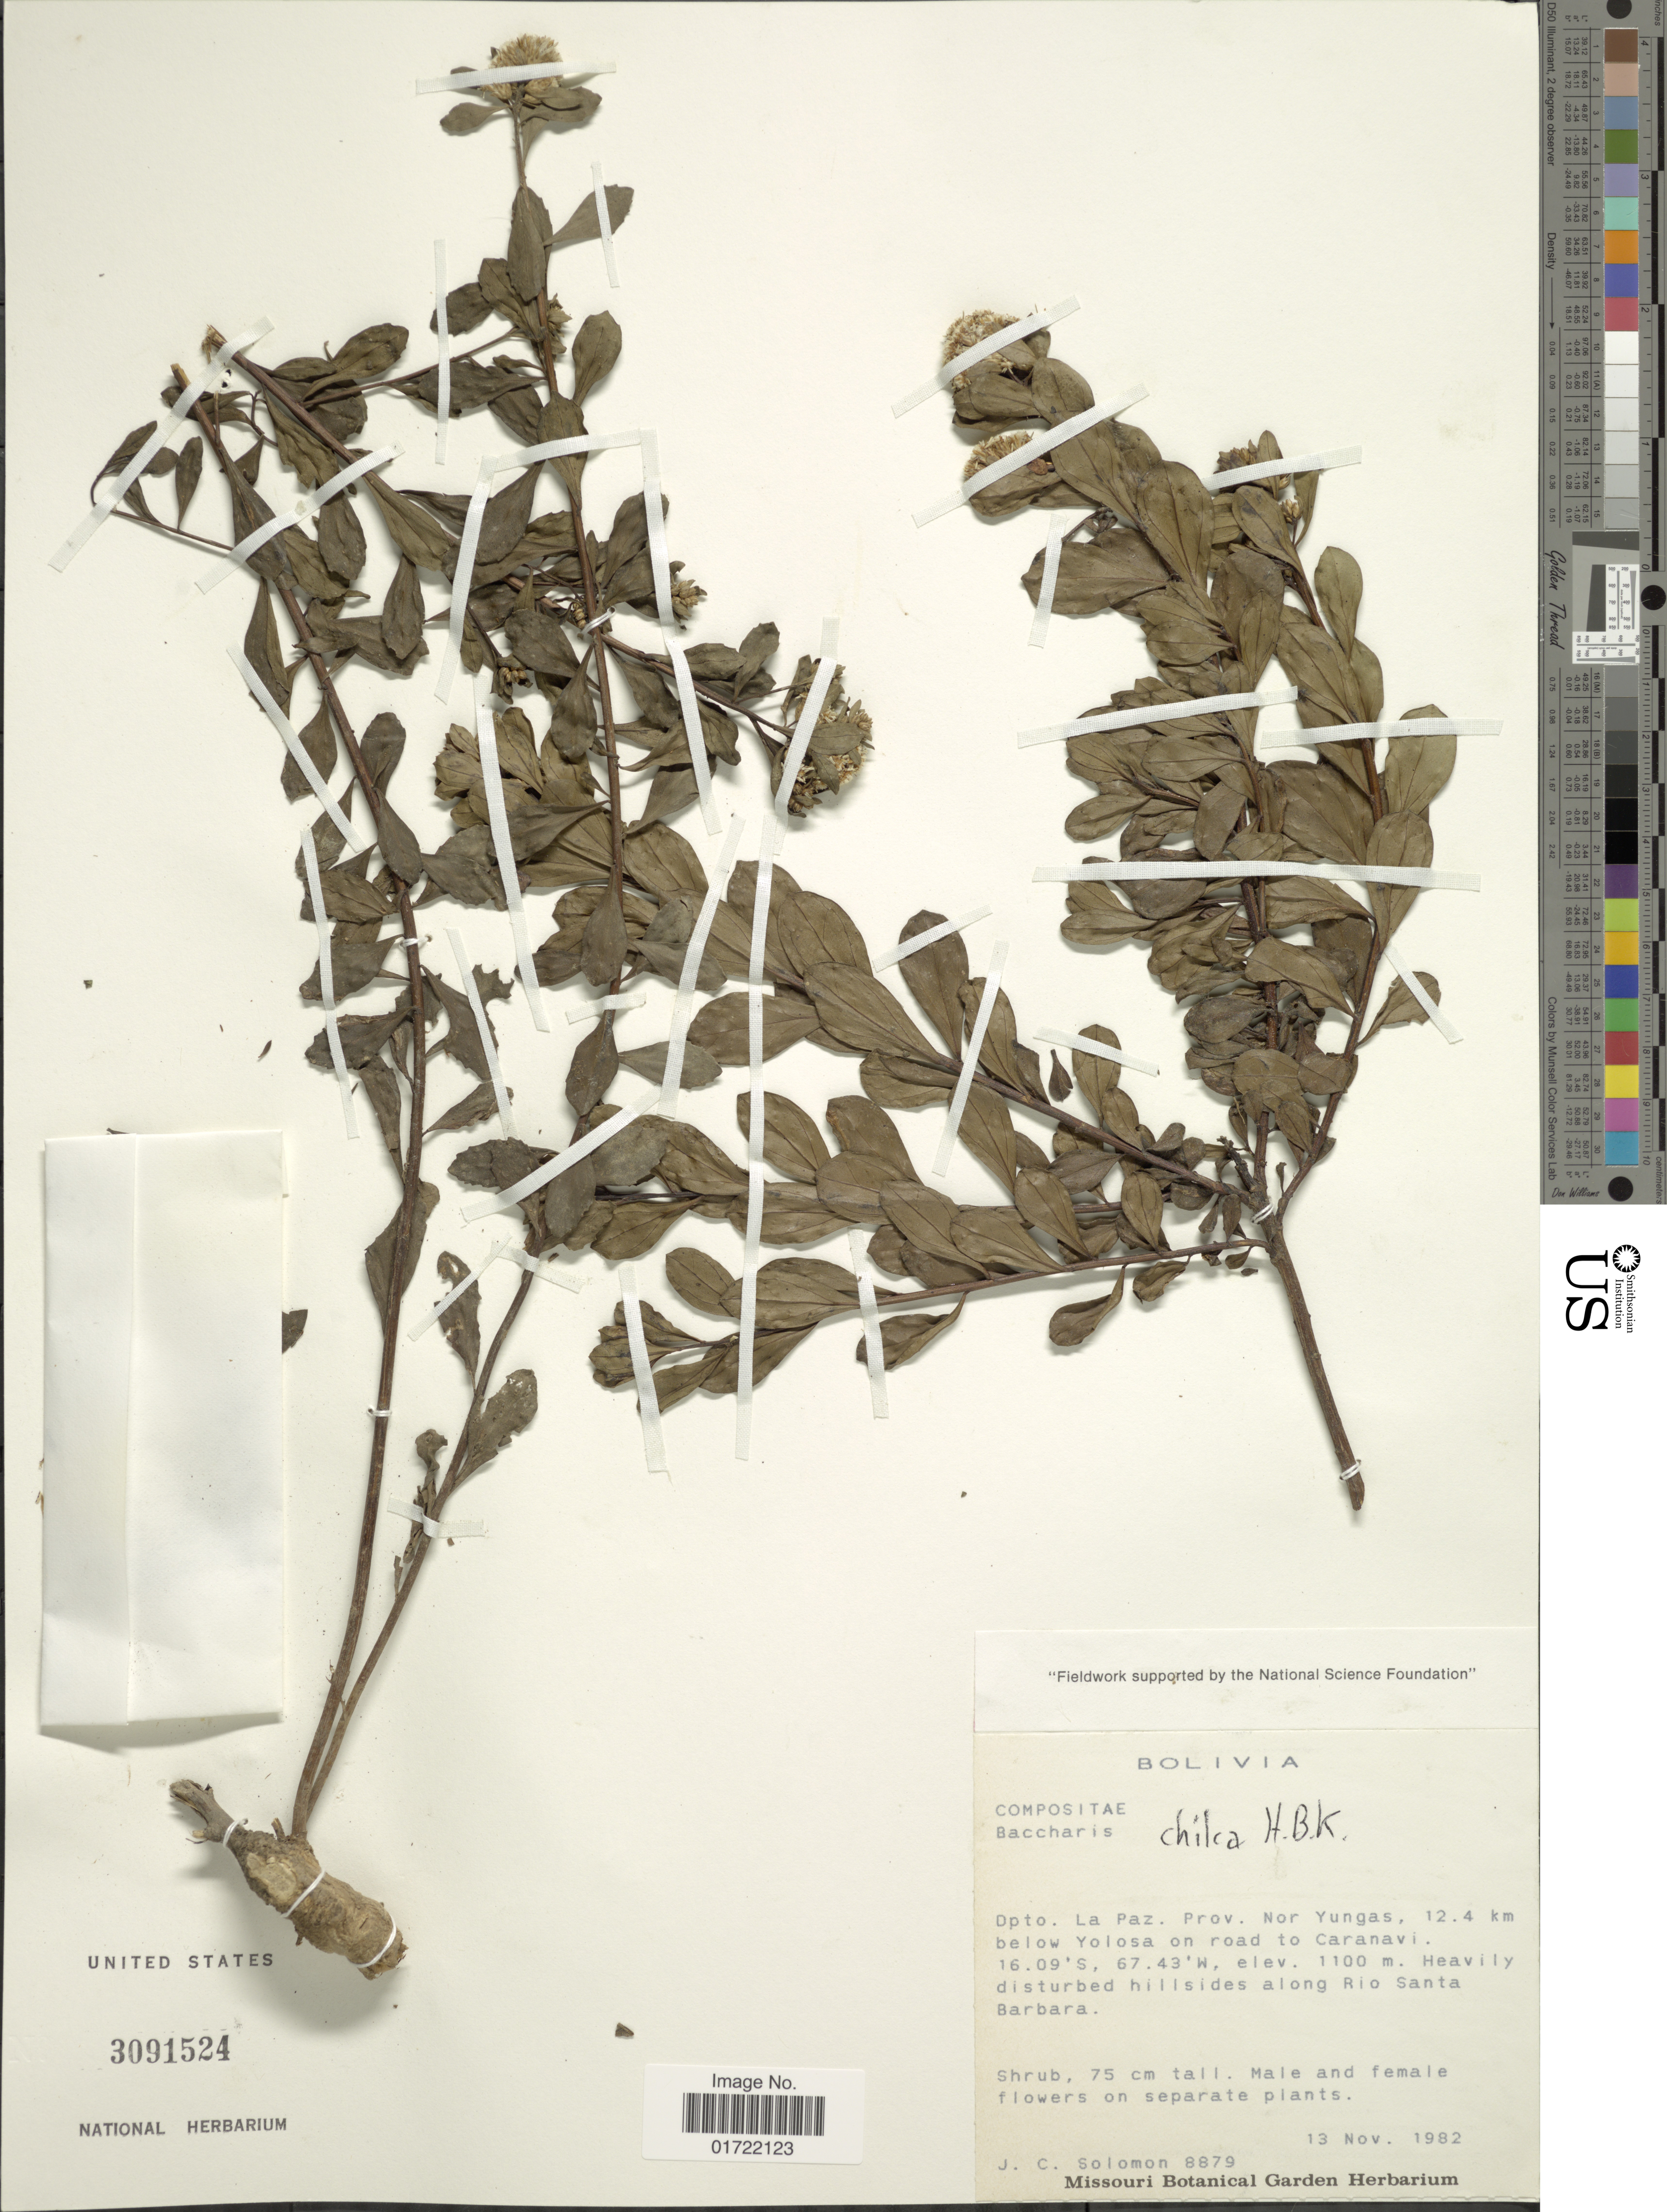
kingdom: Plantae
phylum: Tracheophyta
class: Magnoliopsida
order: Asterales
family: Asteraceae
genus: Baccharis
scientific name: Baccharis chilco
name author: Kunth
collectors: J. C. Solomon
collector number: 8879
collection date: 1982-11-13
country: Bolivia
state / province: La Paz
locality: Dpto. La Paz, Prov. Nor Yungas, 12.4 km below Yolosa on road to Caranavi, disturbed hillsides along Rio Santa Barbara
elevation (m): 1100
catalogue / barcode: US 3091524